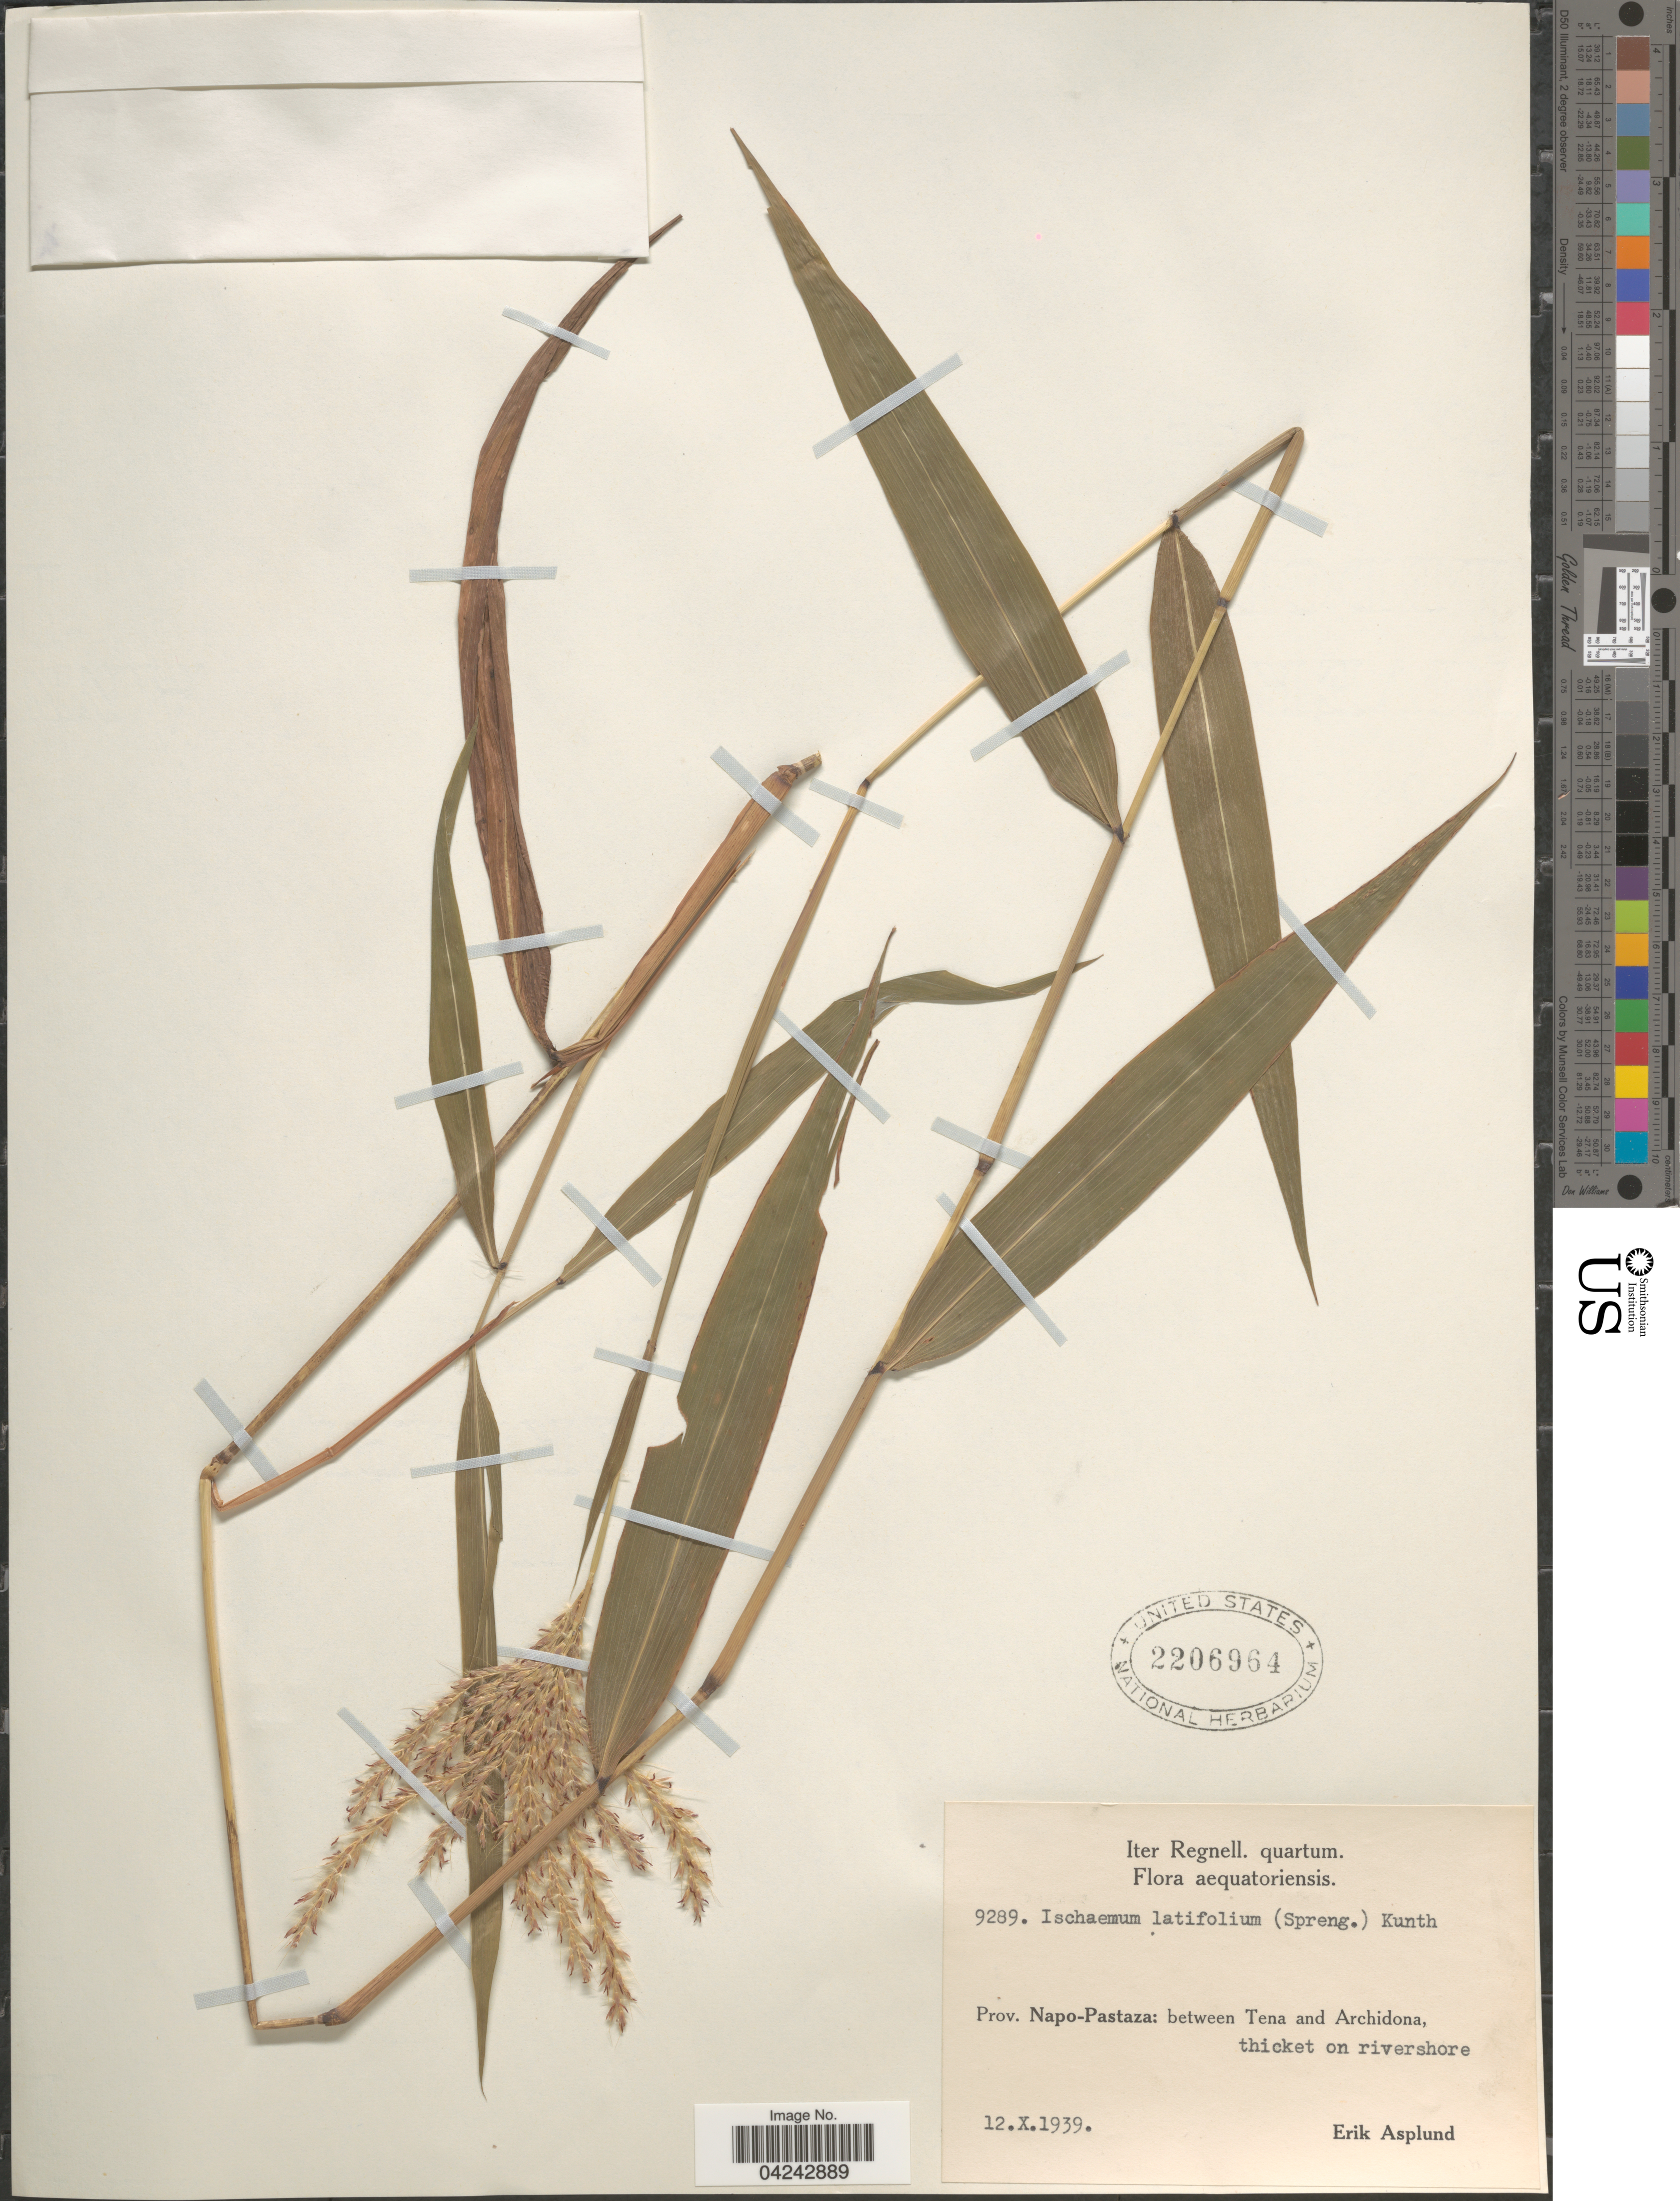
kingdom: Plantae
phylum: Tracheophyta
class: Liliopsida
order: Poales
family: Poaceae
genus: Ischaemum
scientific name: Ischaemum latifolium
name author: (Spreng.) Kunth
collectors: E. Asplund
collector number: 9289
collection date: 1939-10-12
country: Ecuador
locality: Iter Regnell. quartum. Prov. Napo-Pastaza: between Tena and Archidona, thicket on rivershore.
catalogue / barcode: US 2206964